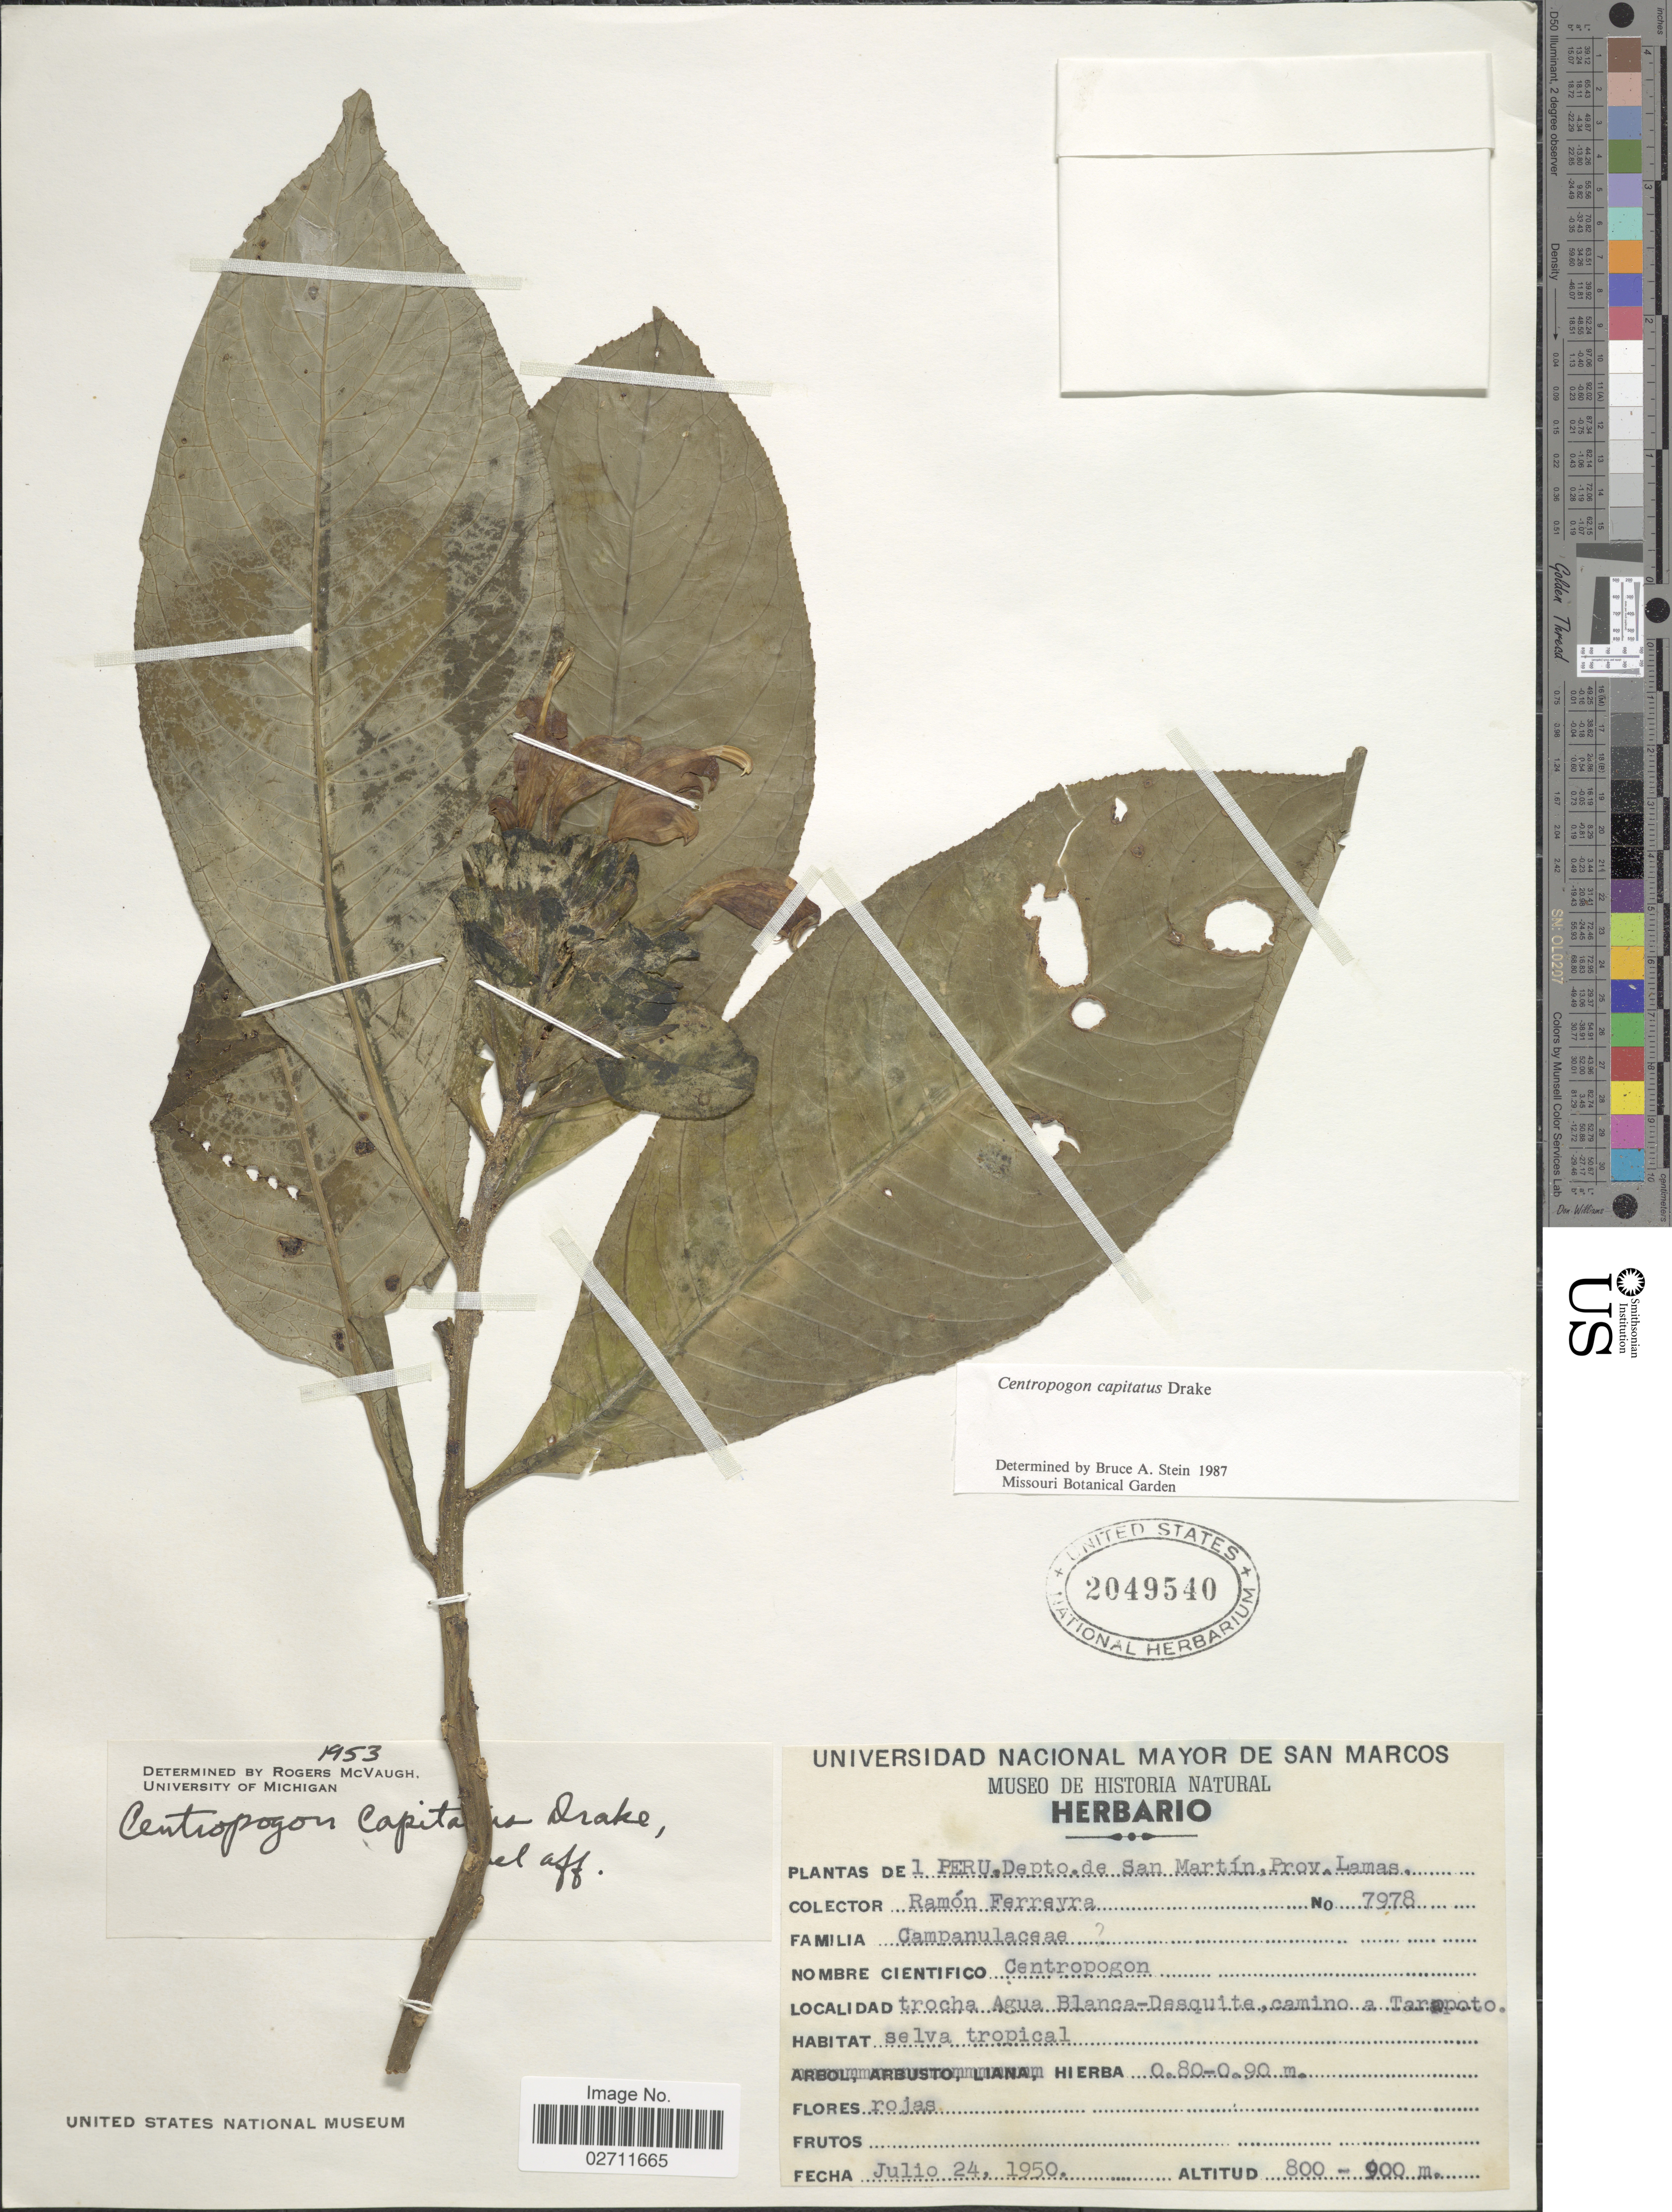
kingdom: Plantae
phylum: Tracheophyta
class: Magnoliopsida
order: Asterales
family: Campanulaceae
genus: Centropogon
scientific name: Centropogon capitatus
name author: Drake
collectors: R. A. Ferreyra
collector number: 7978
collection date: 1950-07-24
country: Peru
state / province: San Martín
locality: Prov. Lamas, trocha Agua Blanca-Desquita, camino a Tarapoto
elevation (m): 800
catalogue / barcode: US 204954